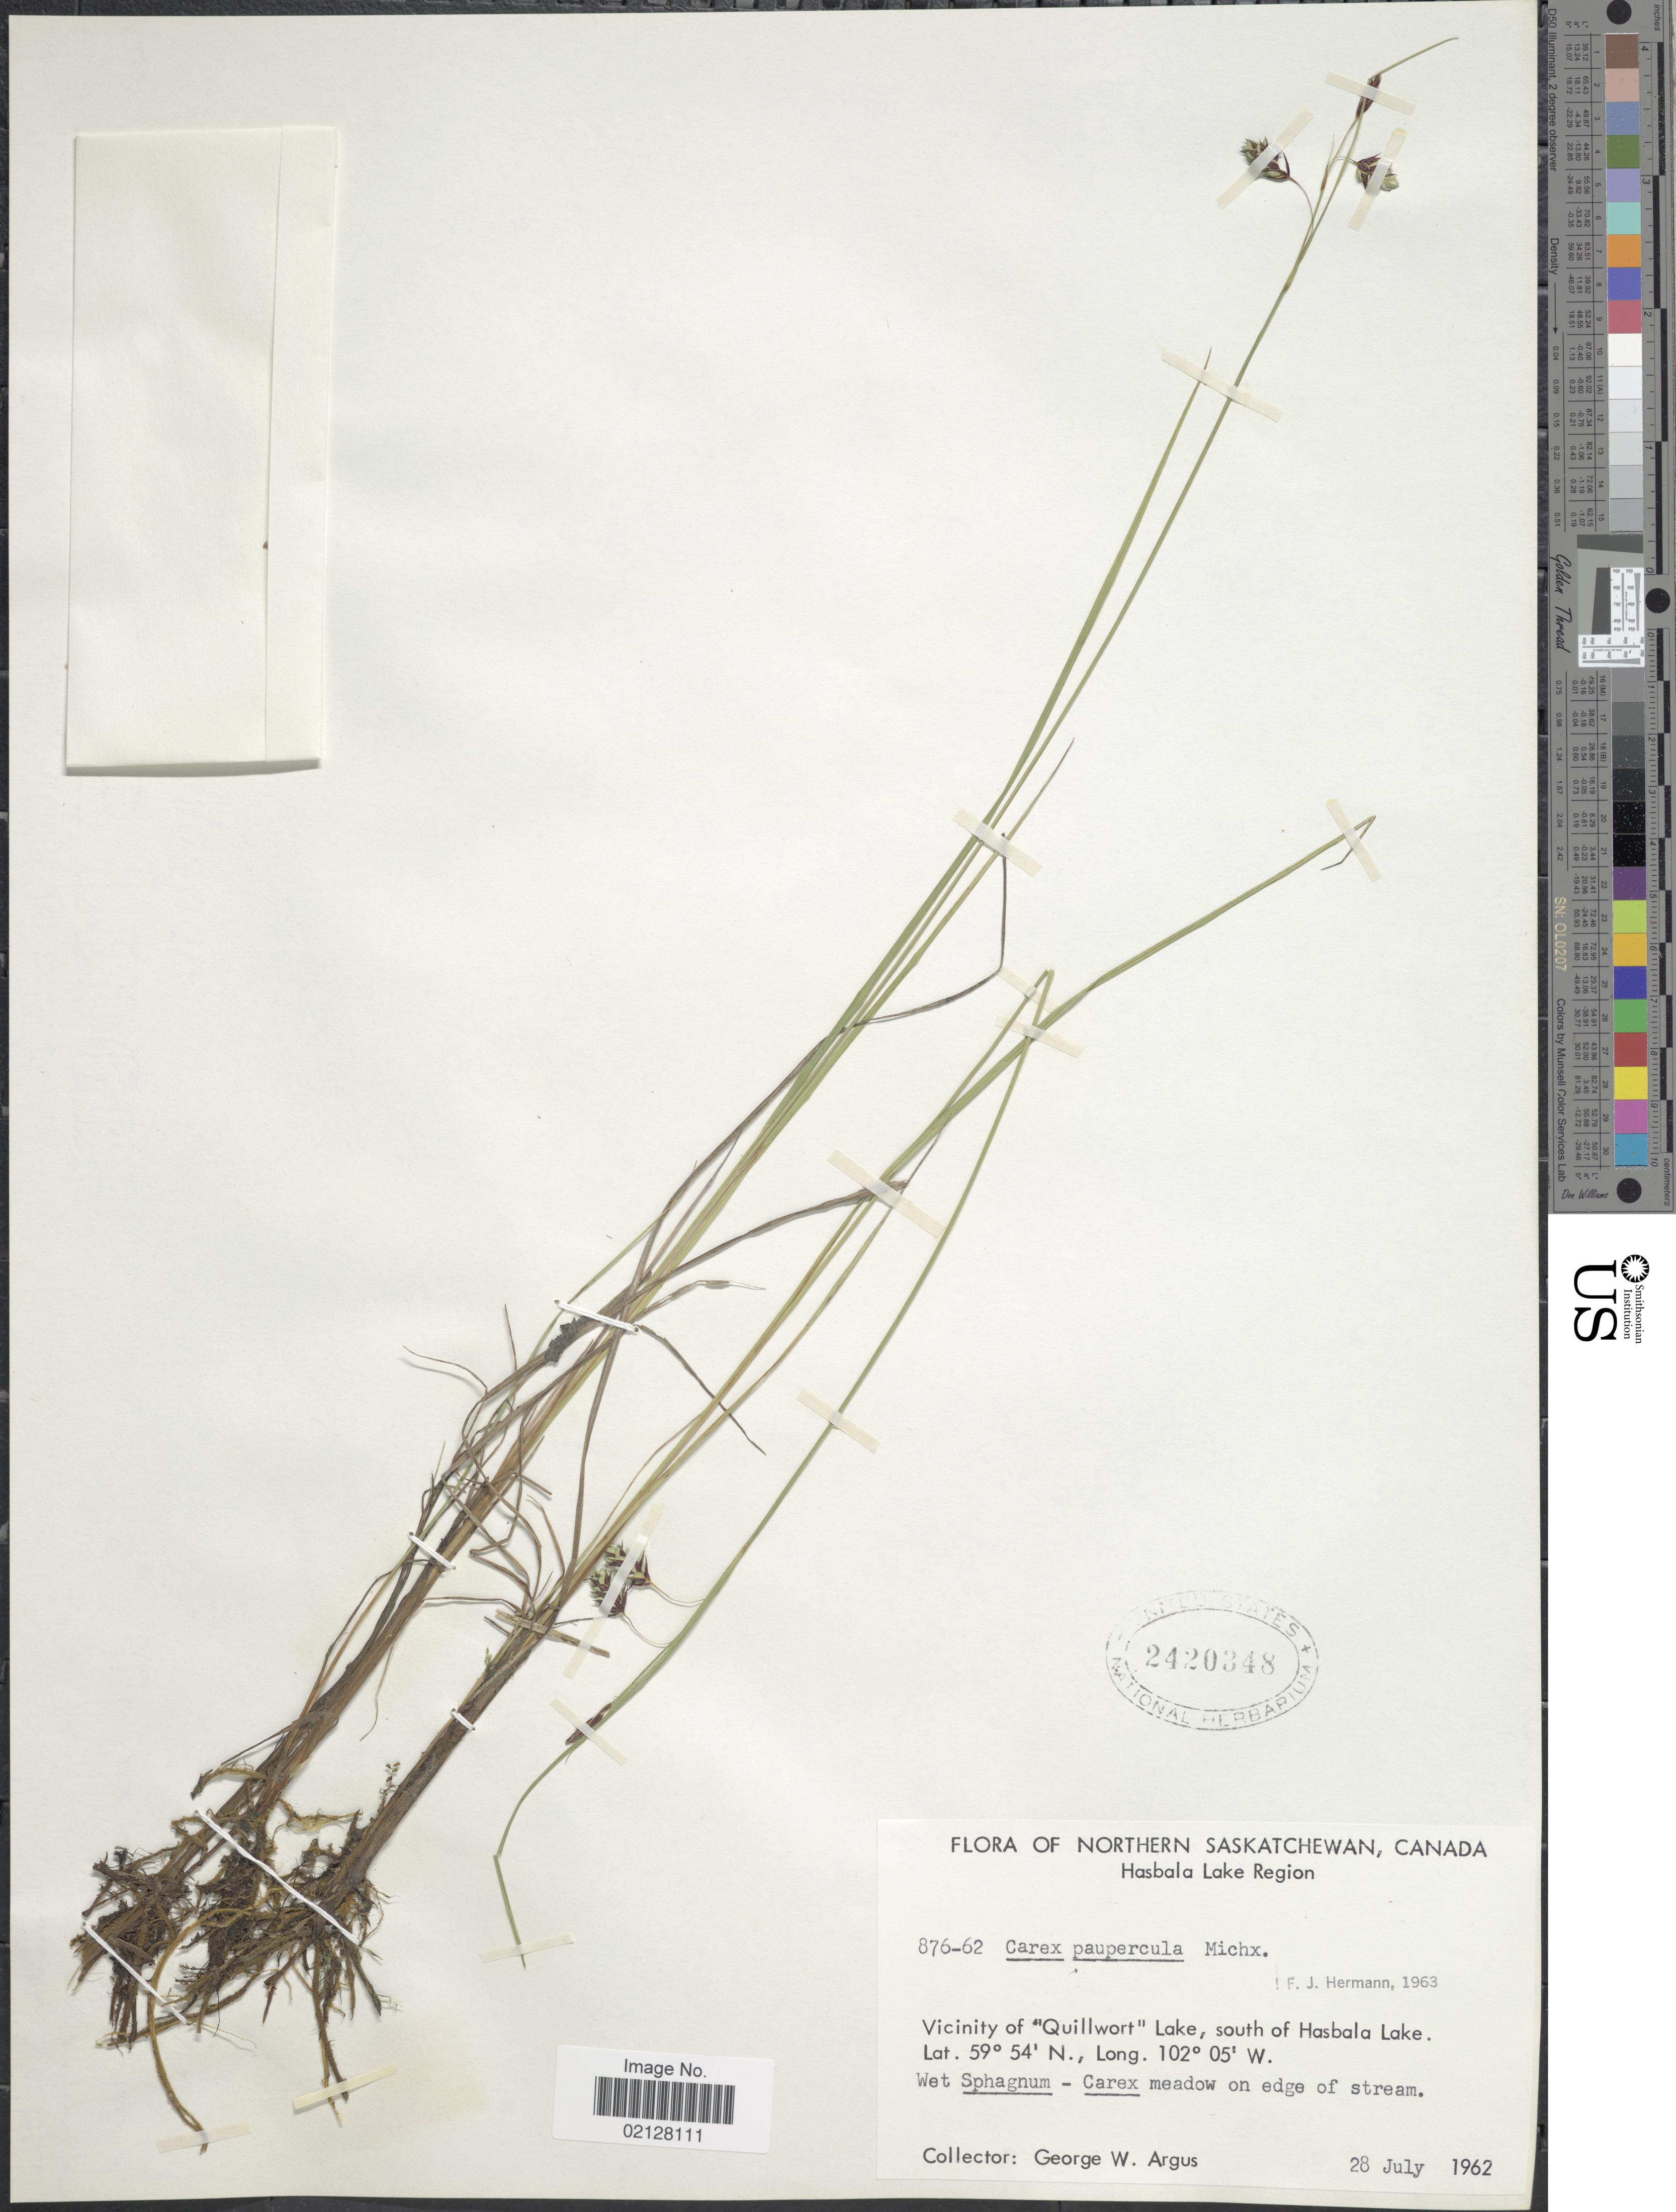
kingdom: Plantae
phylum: Tracheophyta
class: Liliopsida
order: Poales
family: Cyperaceae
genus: Carex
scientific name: Carex magellanica subsp. irrigua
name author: (Wahlenb.) Hiitonen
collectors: G. W. Argus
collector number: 876-62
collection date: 1962-07-28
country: Canada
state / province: Saskatchewan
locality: Northern Saskatchewan. Hasbala Lake Region. Vicinity of "Quillwort" Lake, south of Hasbala Lake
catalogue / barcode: US 2420348